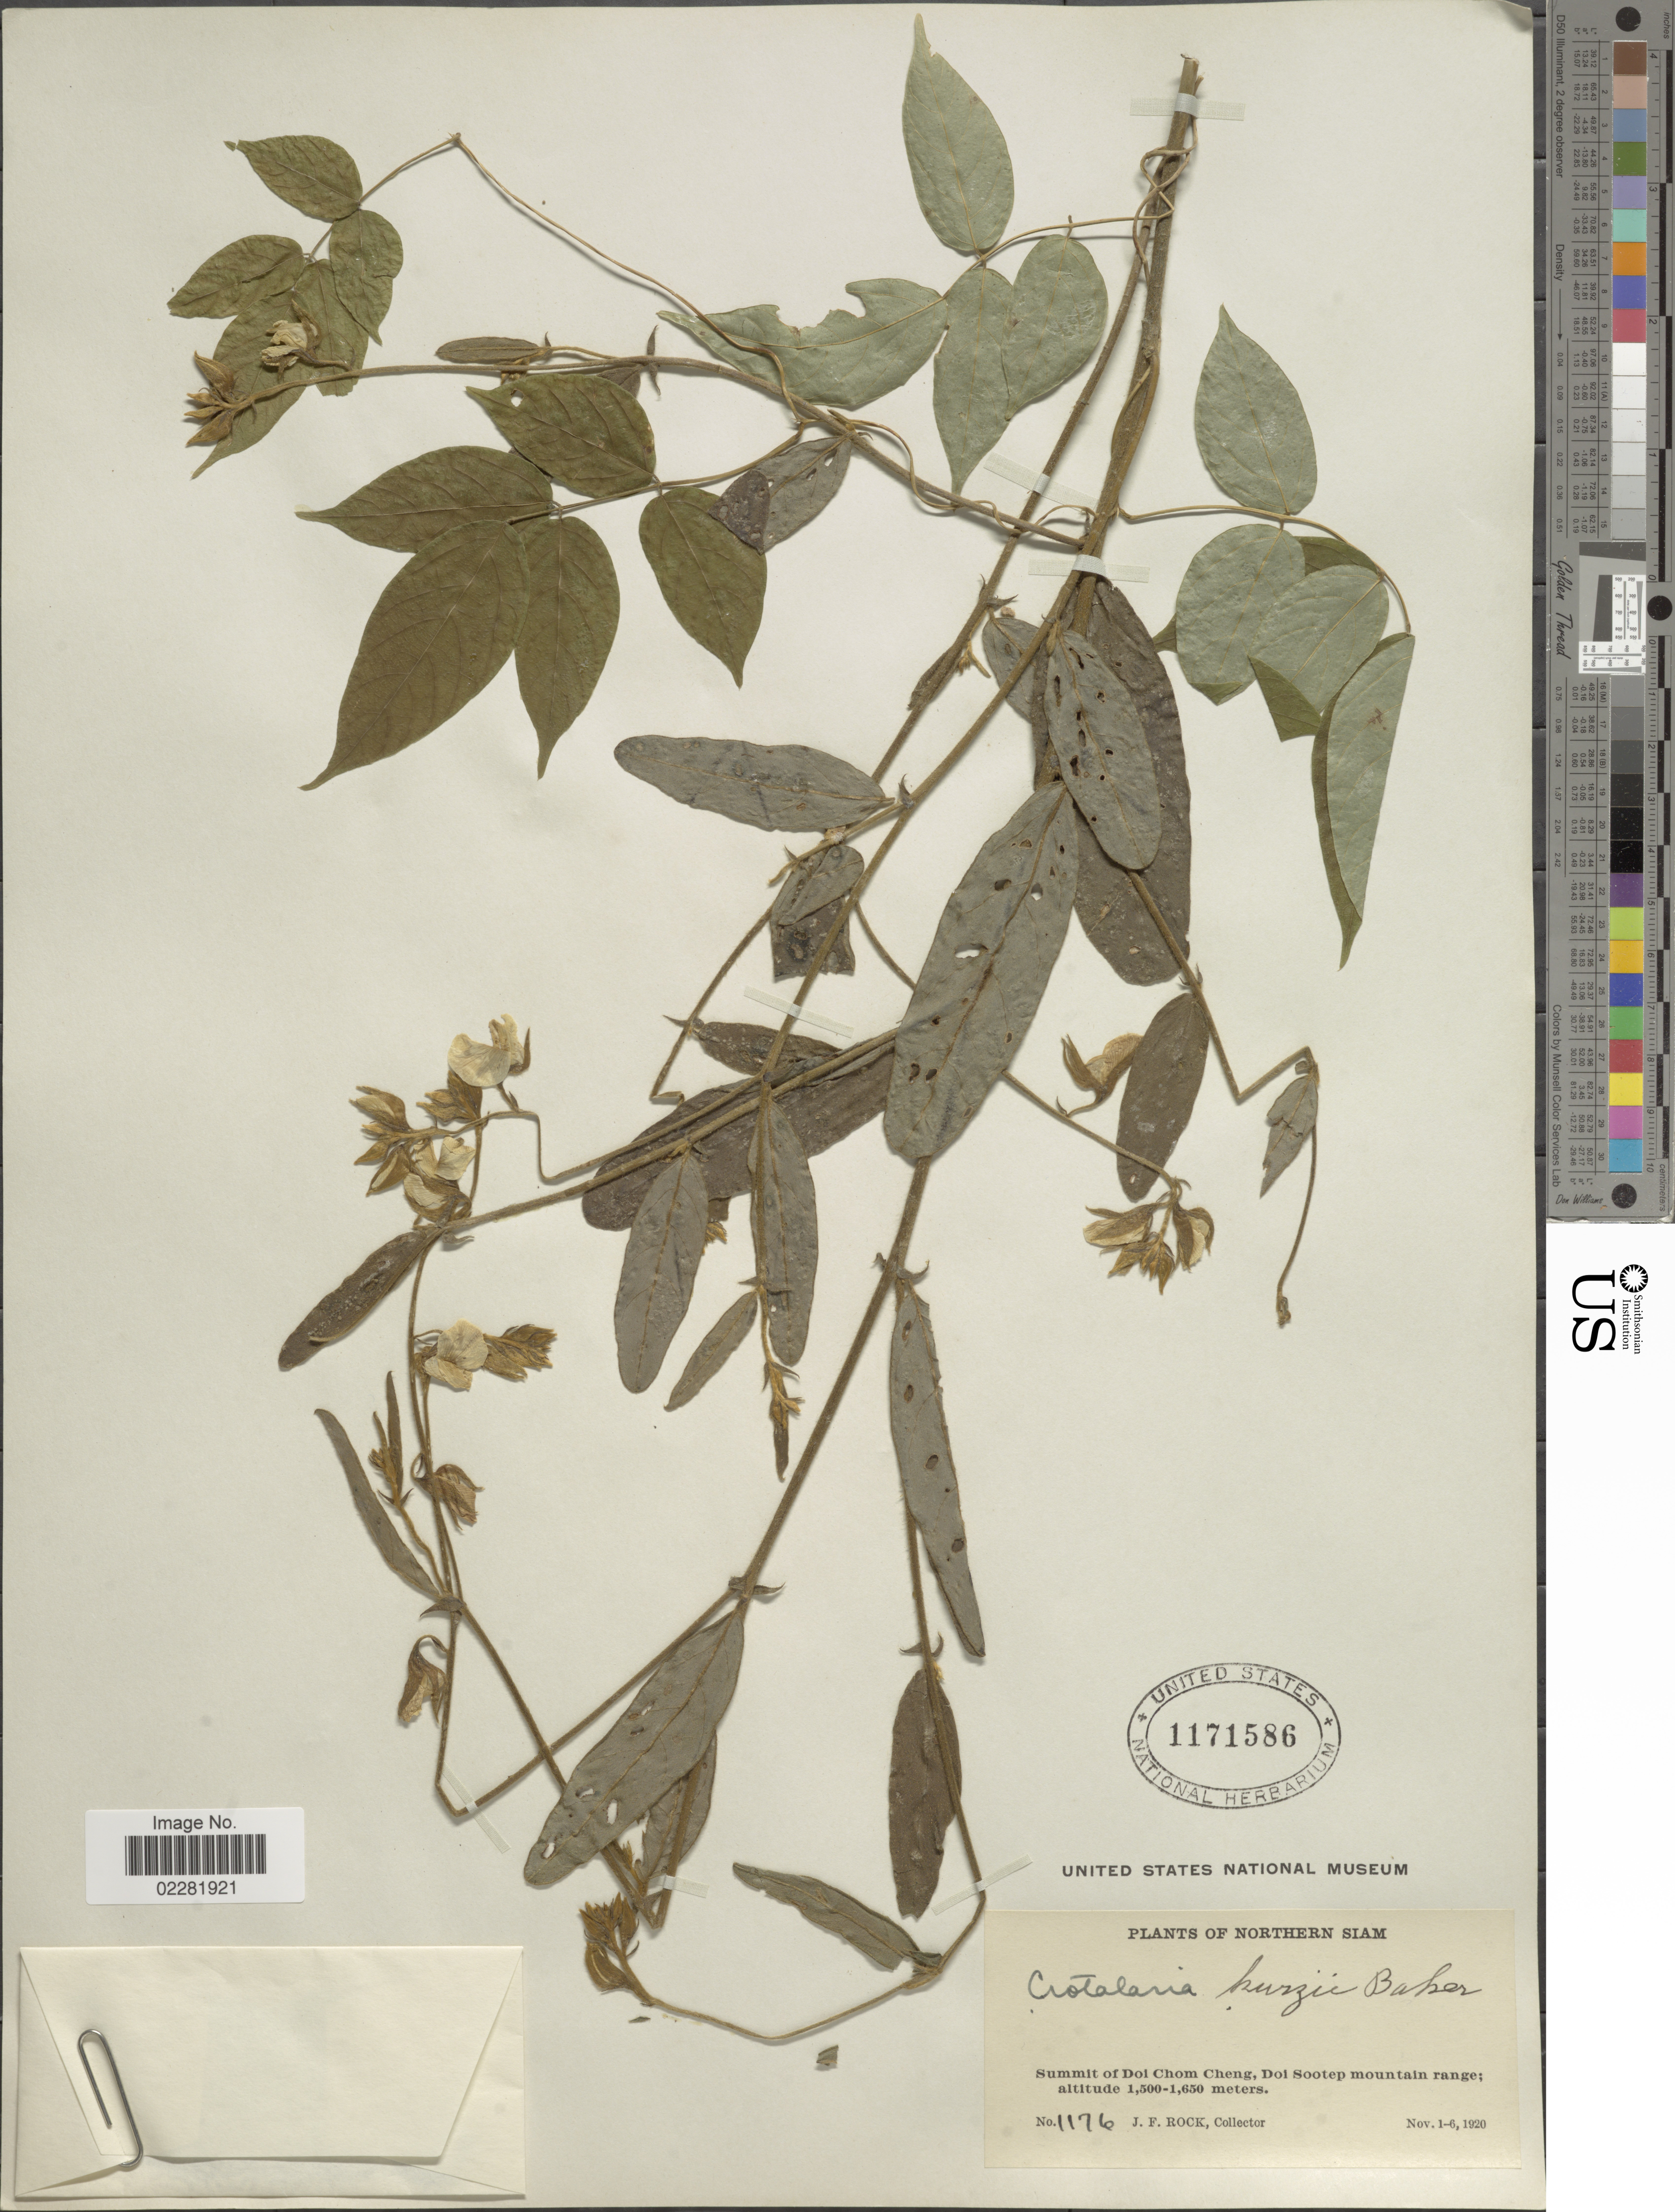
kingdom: Plantae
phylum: Tracheophyta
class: Magnoliopsida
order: Fabales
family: Fabaceae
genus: Crotalaria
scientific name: Crotalaria kurzii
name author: Baker ex Kurz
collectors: J. Rock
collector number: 1176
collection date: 1920-11-01/1920-11-06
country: Thailand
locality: Northern Siam. Summit of Doi Cheng, Doi Sootep mountain range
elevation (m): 1500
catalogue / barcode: US 1171586